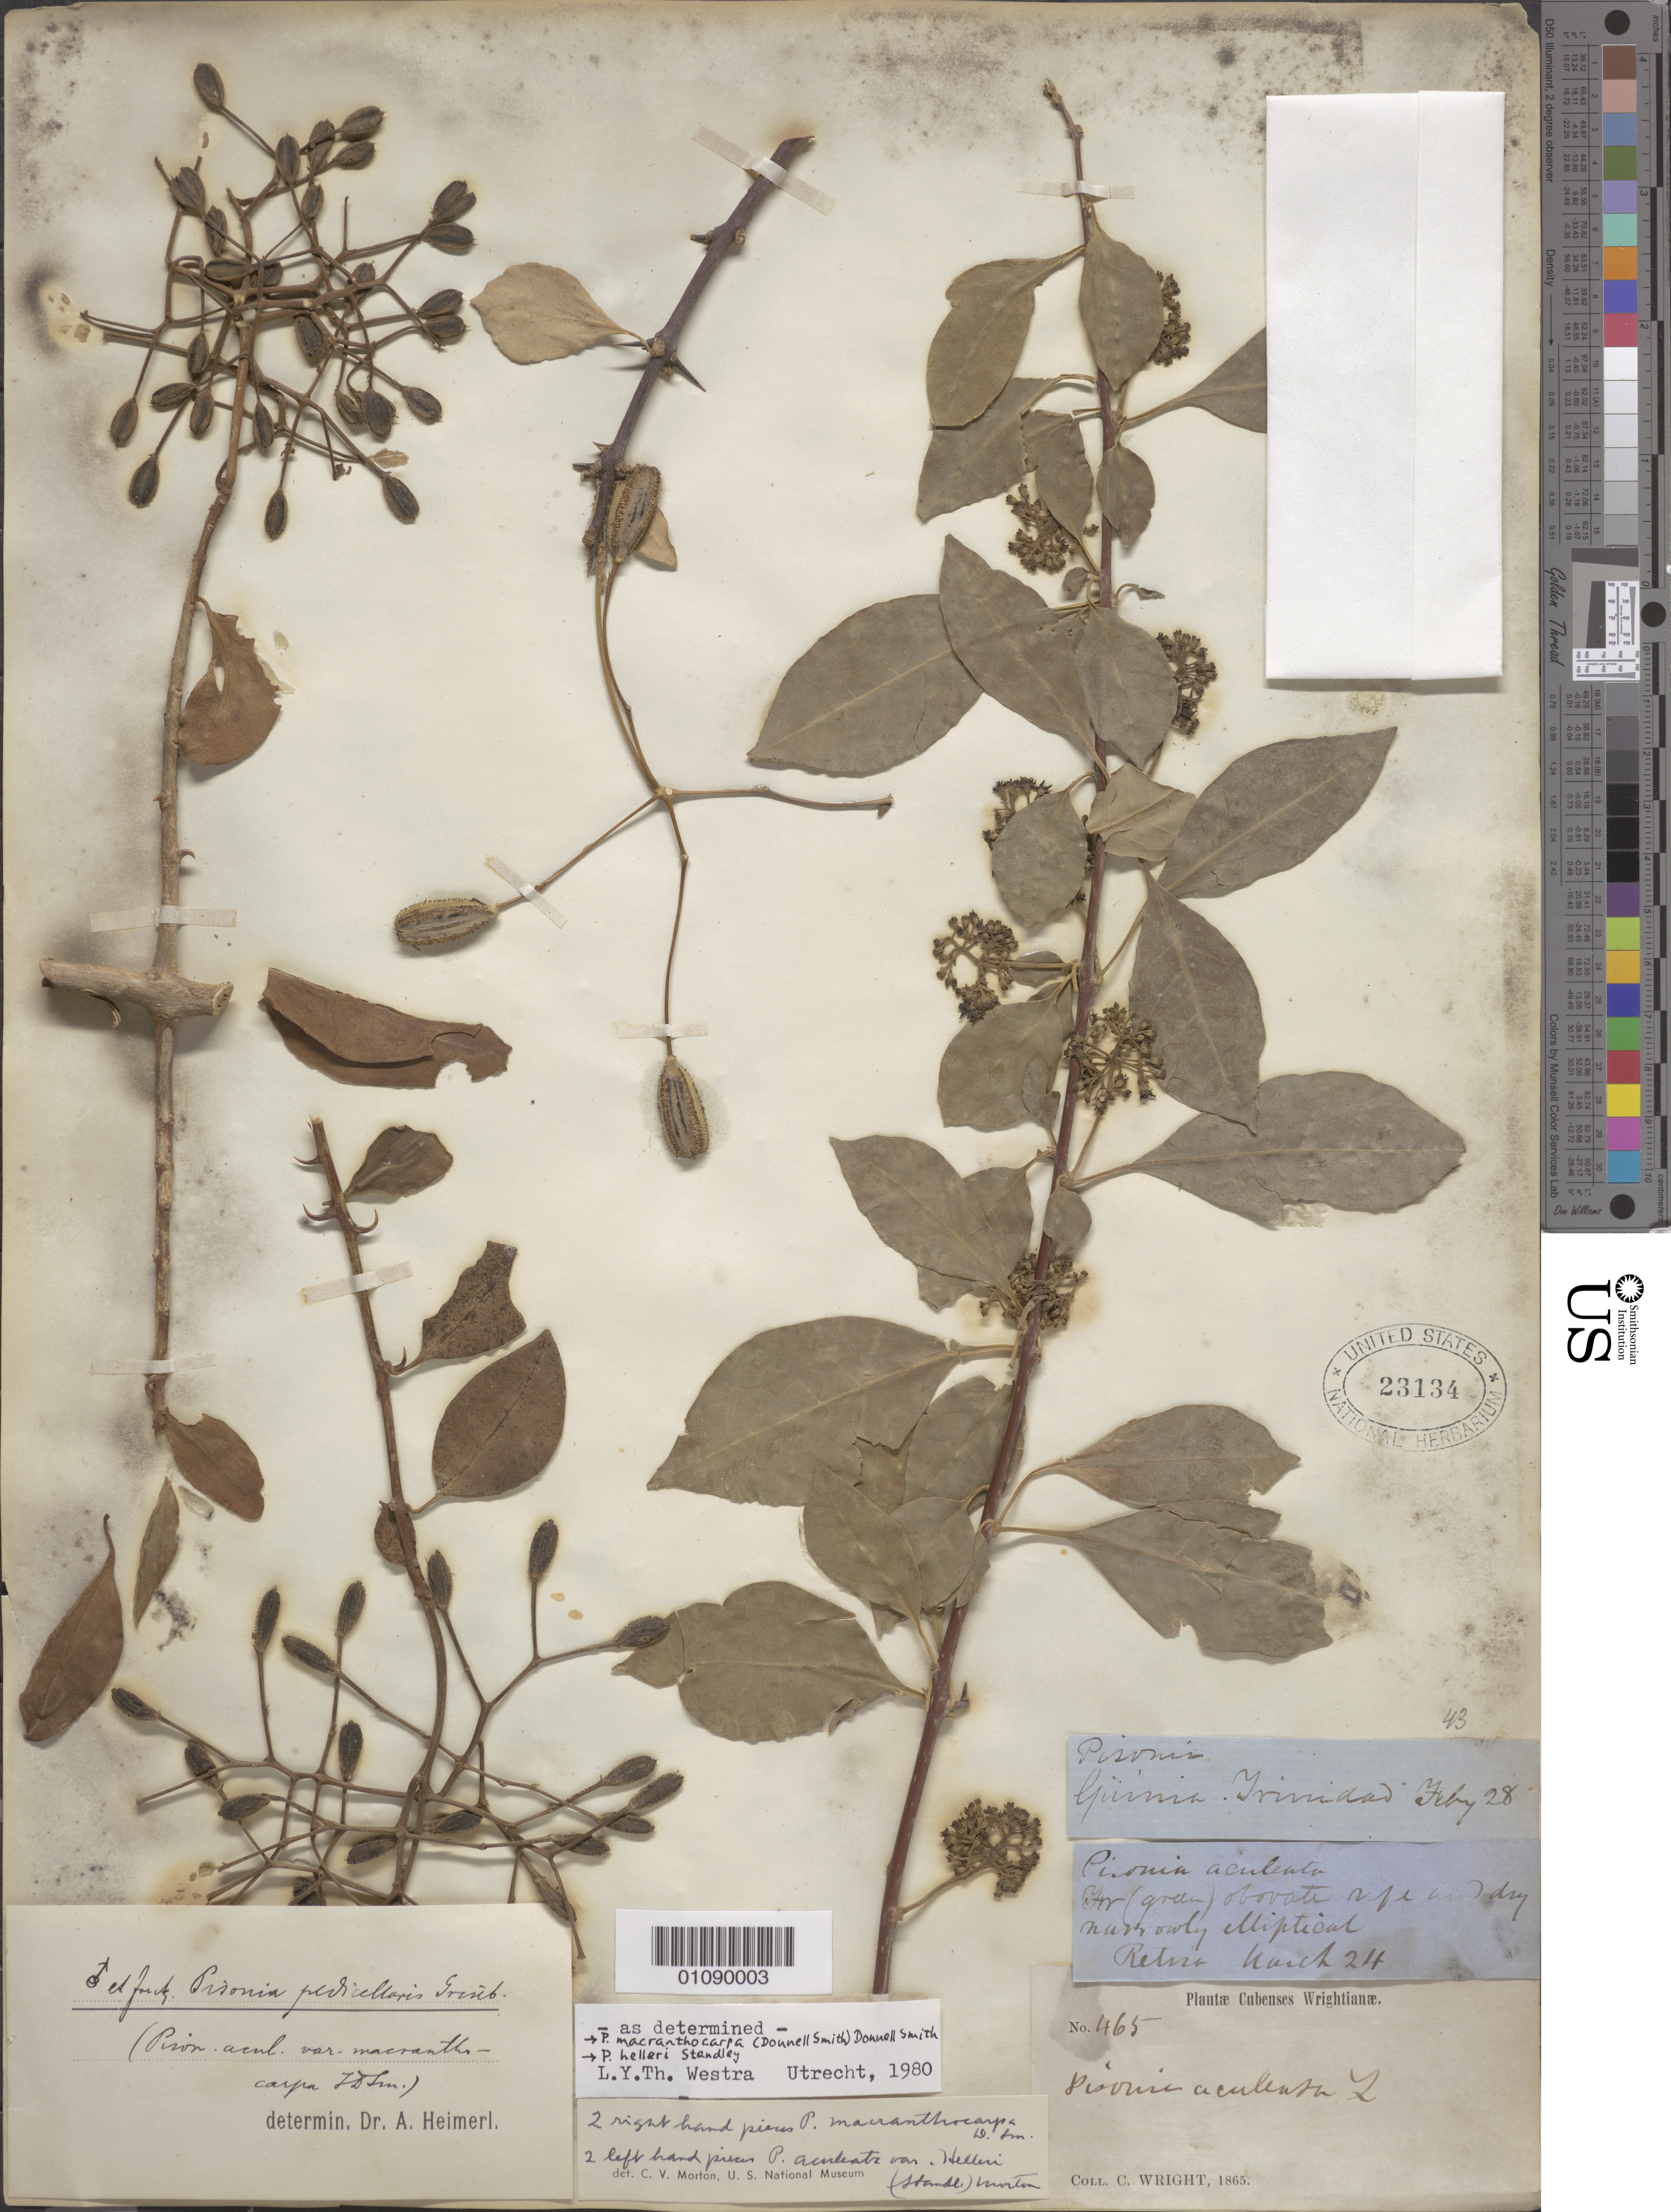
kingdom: Plantae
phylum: Tracheophyta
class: Magnoliopsida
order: Caryophyllales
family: Nyctaginaceae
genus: Pisonia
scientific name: Pisonia macranthocarpa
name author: (Donn. Sm.) Donn. Sm.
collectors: C. Wright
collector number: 465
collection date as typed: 24 --- 1865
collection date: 1865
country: Trinidad and Tobago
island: Trinidad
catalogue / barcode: US 23134